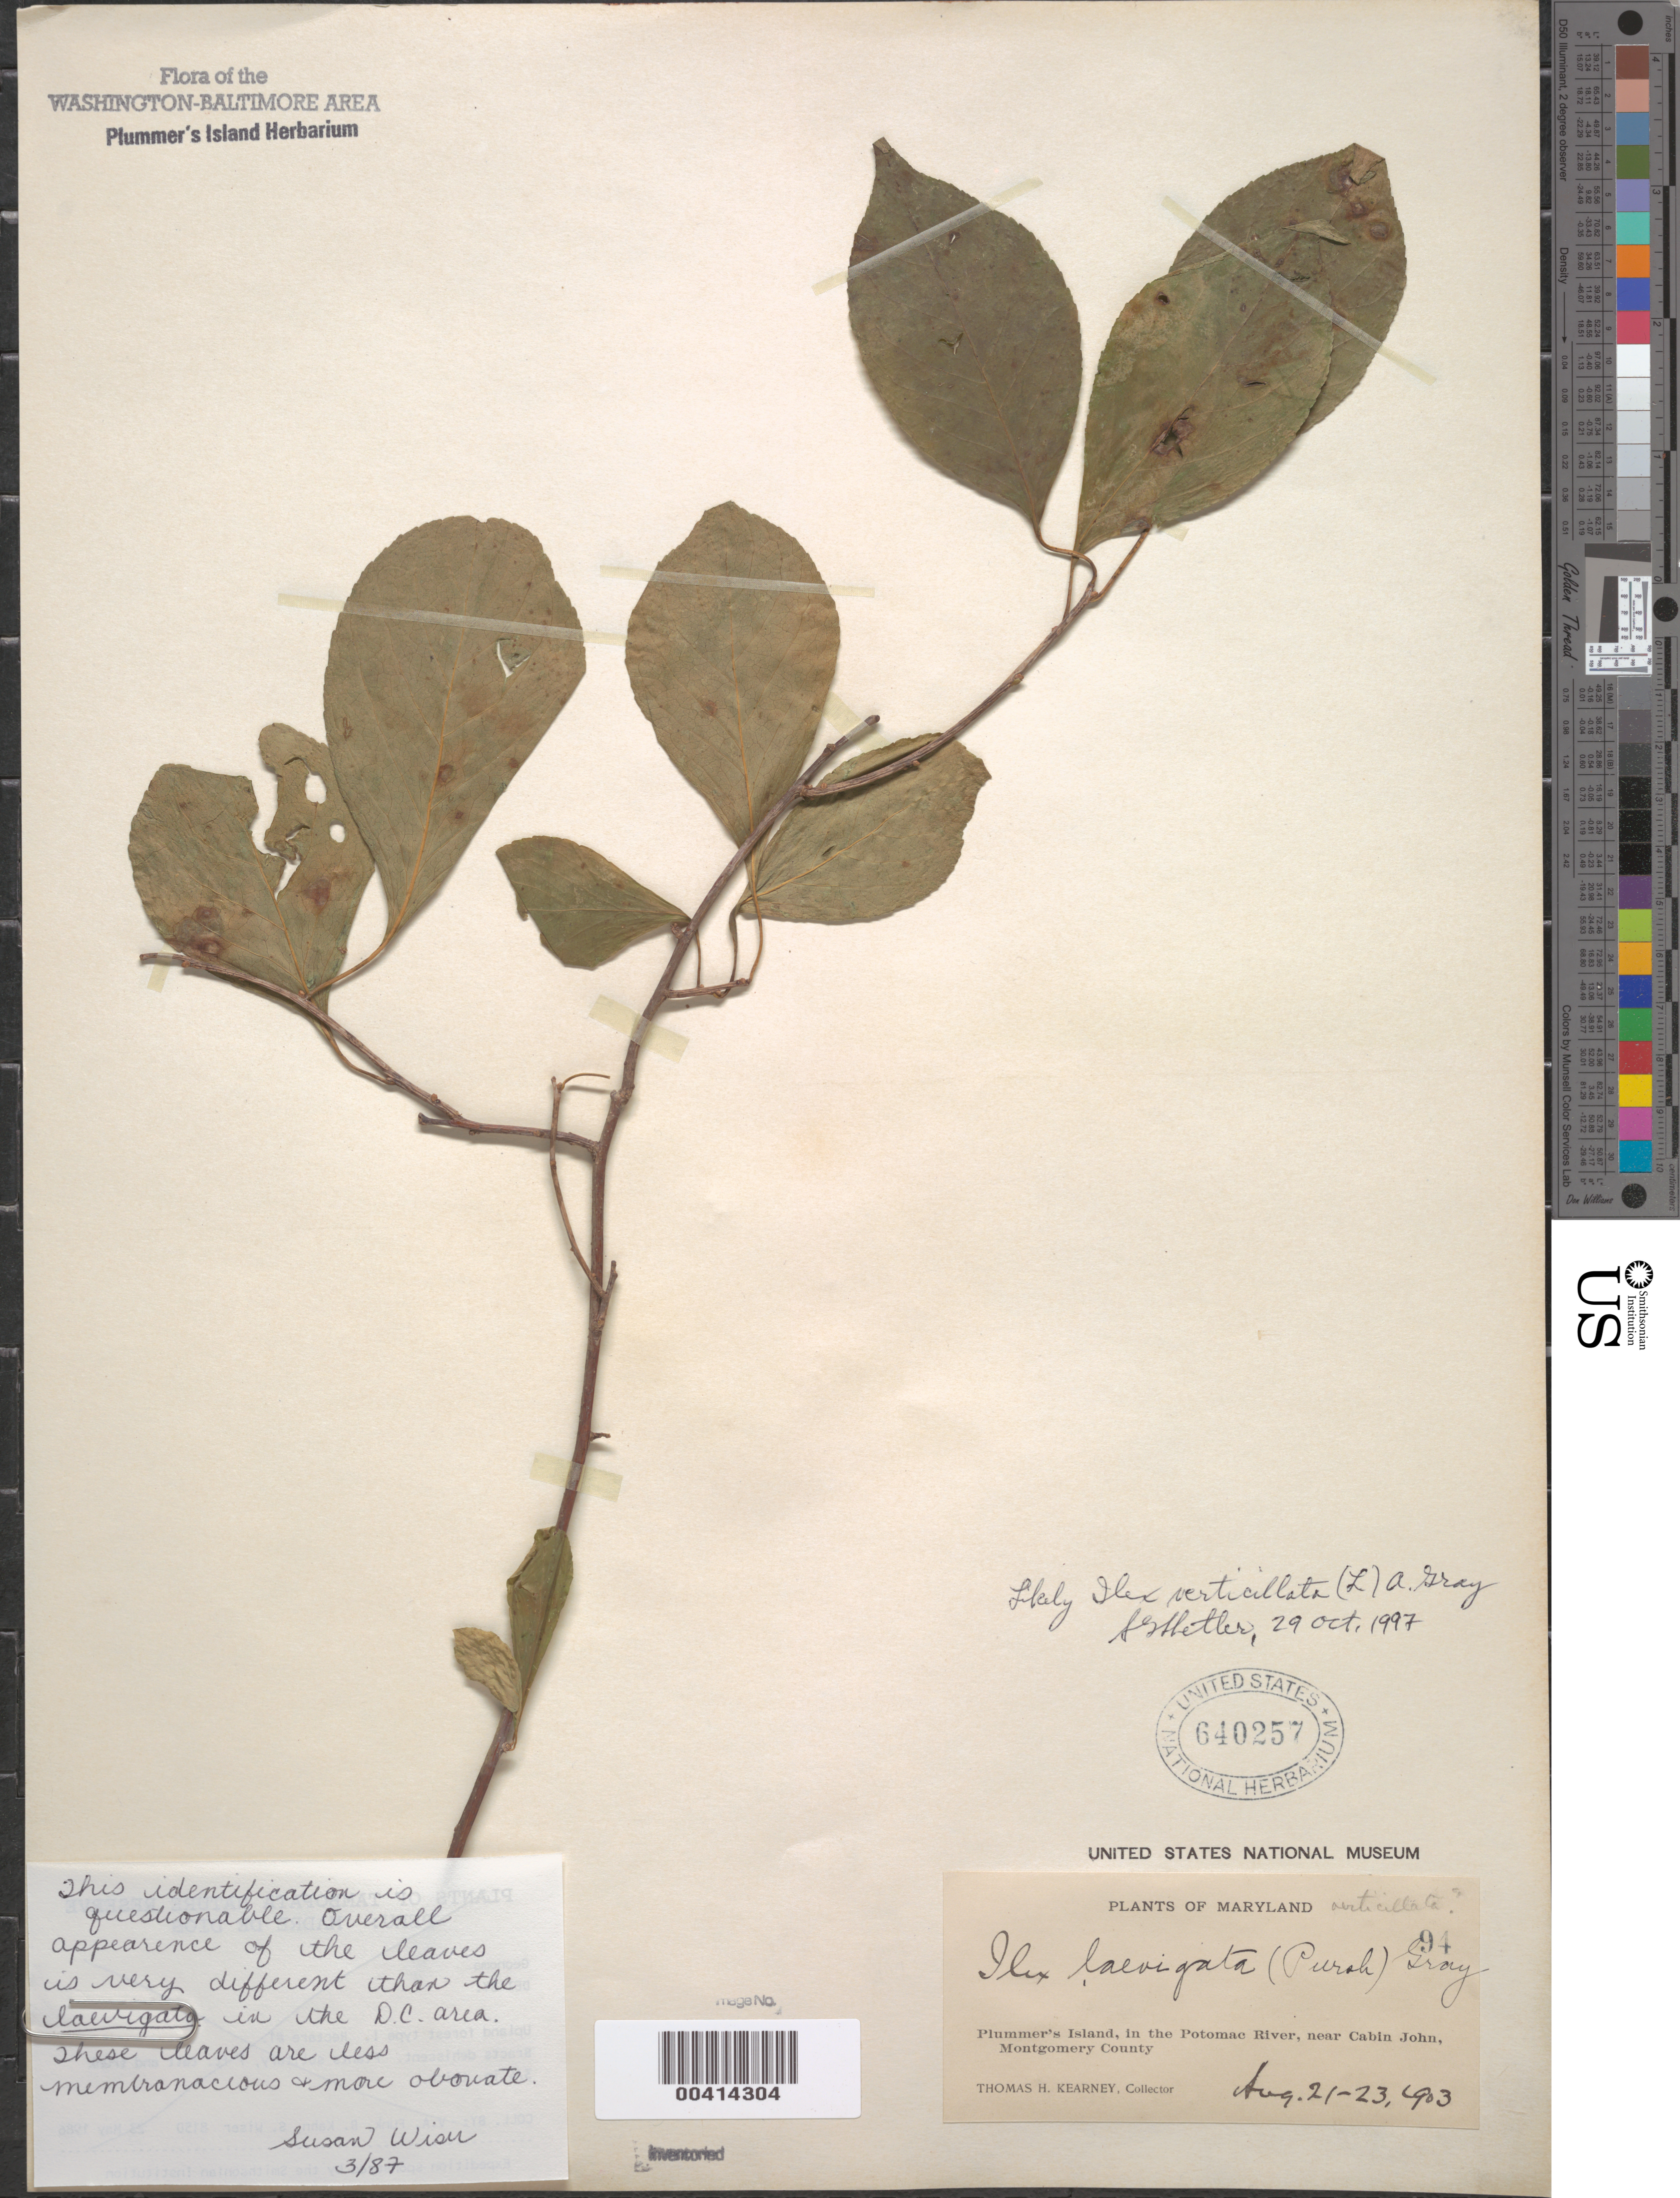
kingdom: Plantae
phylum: Tracheophyta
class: Magnoliopsida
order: Aquifoliales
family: Aquifoliaceae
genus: Ilex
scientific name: Ilex verticillata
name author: (L.) A. Gray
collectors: T. H. Kearney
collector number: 94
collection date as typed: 21 Aug 1903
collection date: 1903-08-21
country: United States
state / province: Maryland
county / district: Montgomery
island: Plummers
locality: Plummer's Island Plummers Island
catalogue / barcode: US 640257